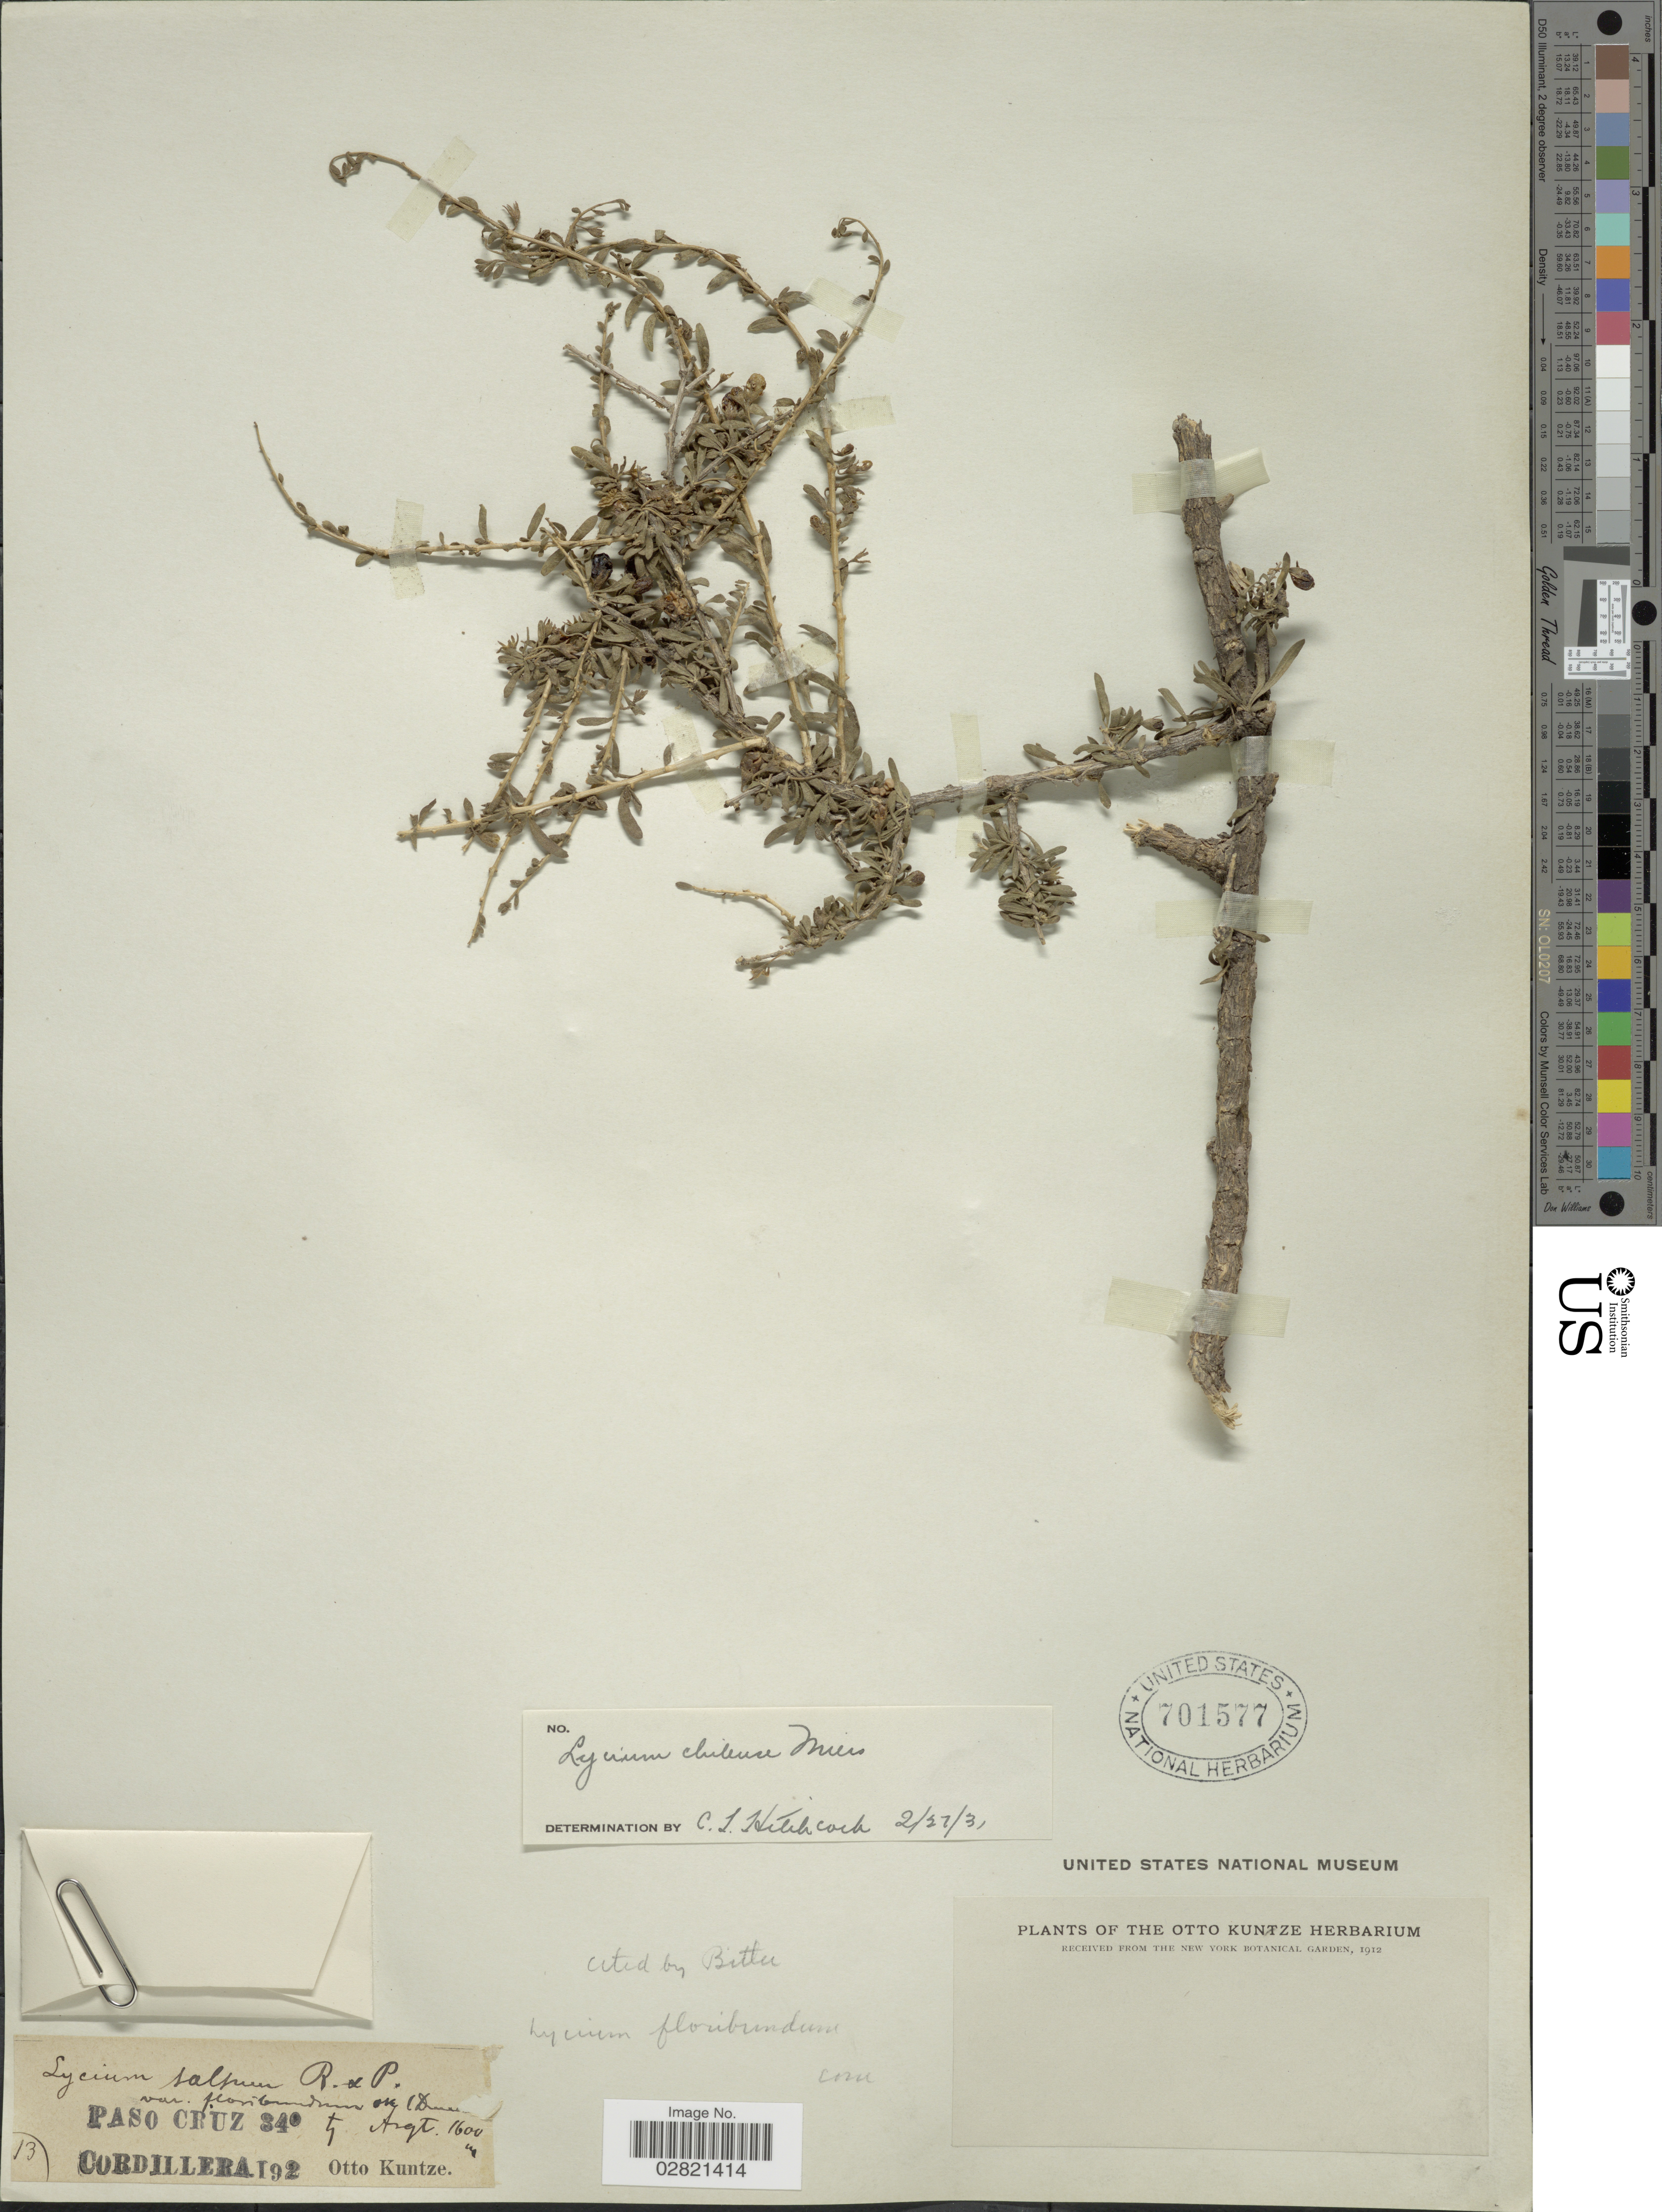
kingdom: Plantae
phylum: Tracheophyta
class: Magnoliopsida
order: Solanales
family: Solanaceae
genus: Lycium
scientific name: Lycium chilense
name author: Bertero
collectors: C.E.O. Kuntze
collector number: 13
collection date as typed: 192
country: Argentina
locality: Paso Cruz. Cordillera.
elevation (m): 1600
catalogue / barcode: US 701577